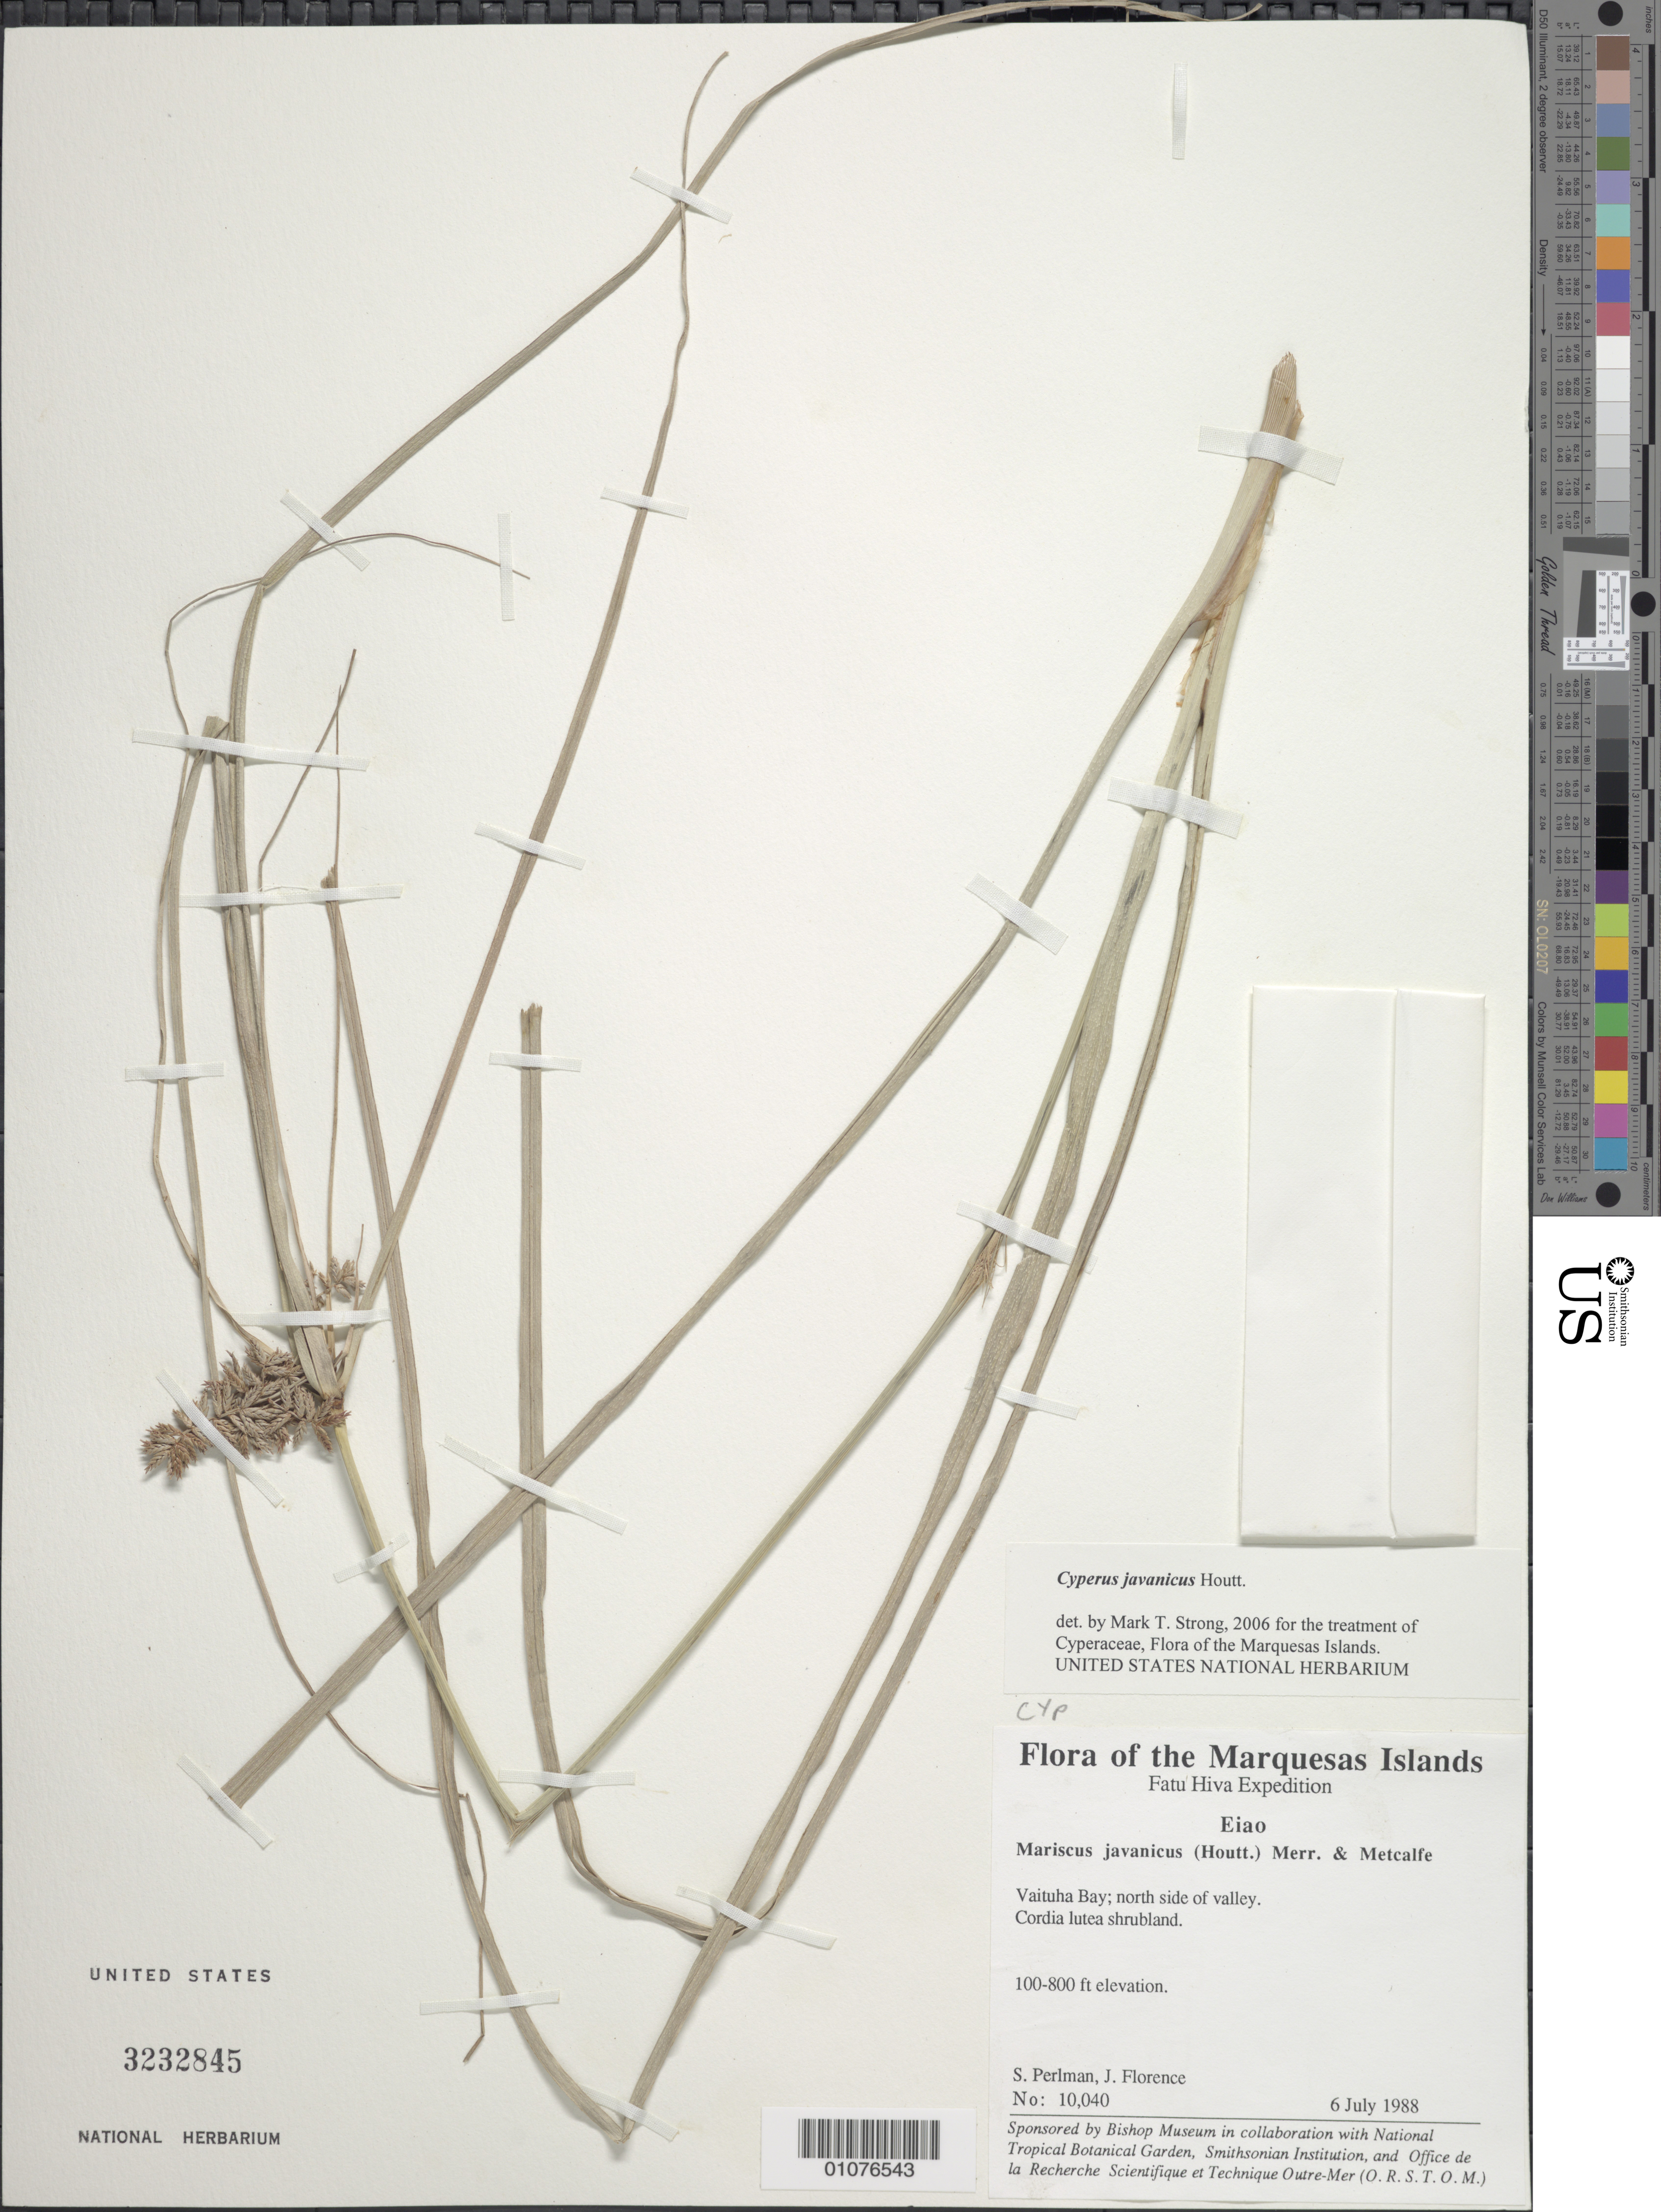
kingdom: Plantae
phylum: Tracheophyta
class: Liliopsida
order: Poales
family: Cyperaceae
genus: Cyperus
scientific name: Cyperus javanicus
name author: Houtt.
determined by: Strong, M. T., (US), Smithsonian Institution - National Museum of Natural History (UNITED STATES)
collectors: S. P. Perlman & J. Florence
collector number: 10040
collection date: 1988-07-06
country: French Polynesia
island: Eiao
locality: Vaituha Bay, N side of valley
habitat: Cordia lutea shrubland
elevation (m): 31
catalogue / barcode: US 3232845